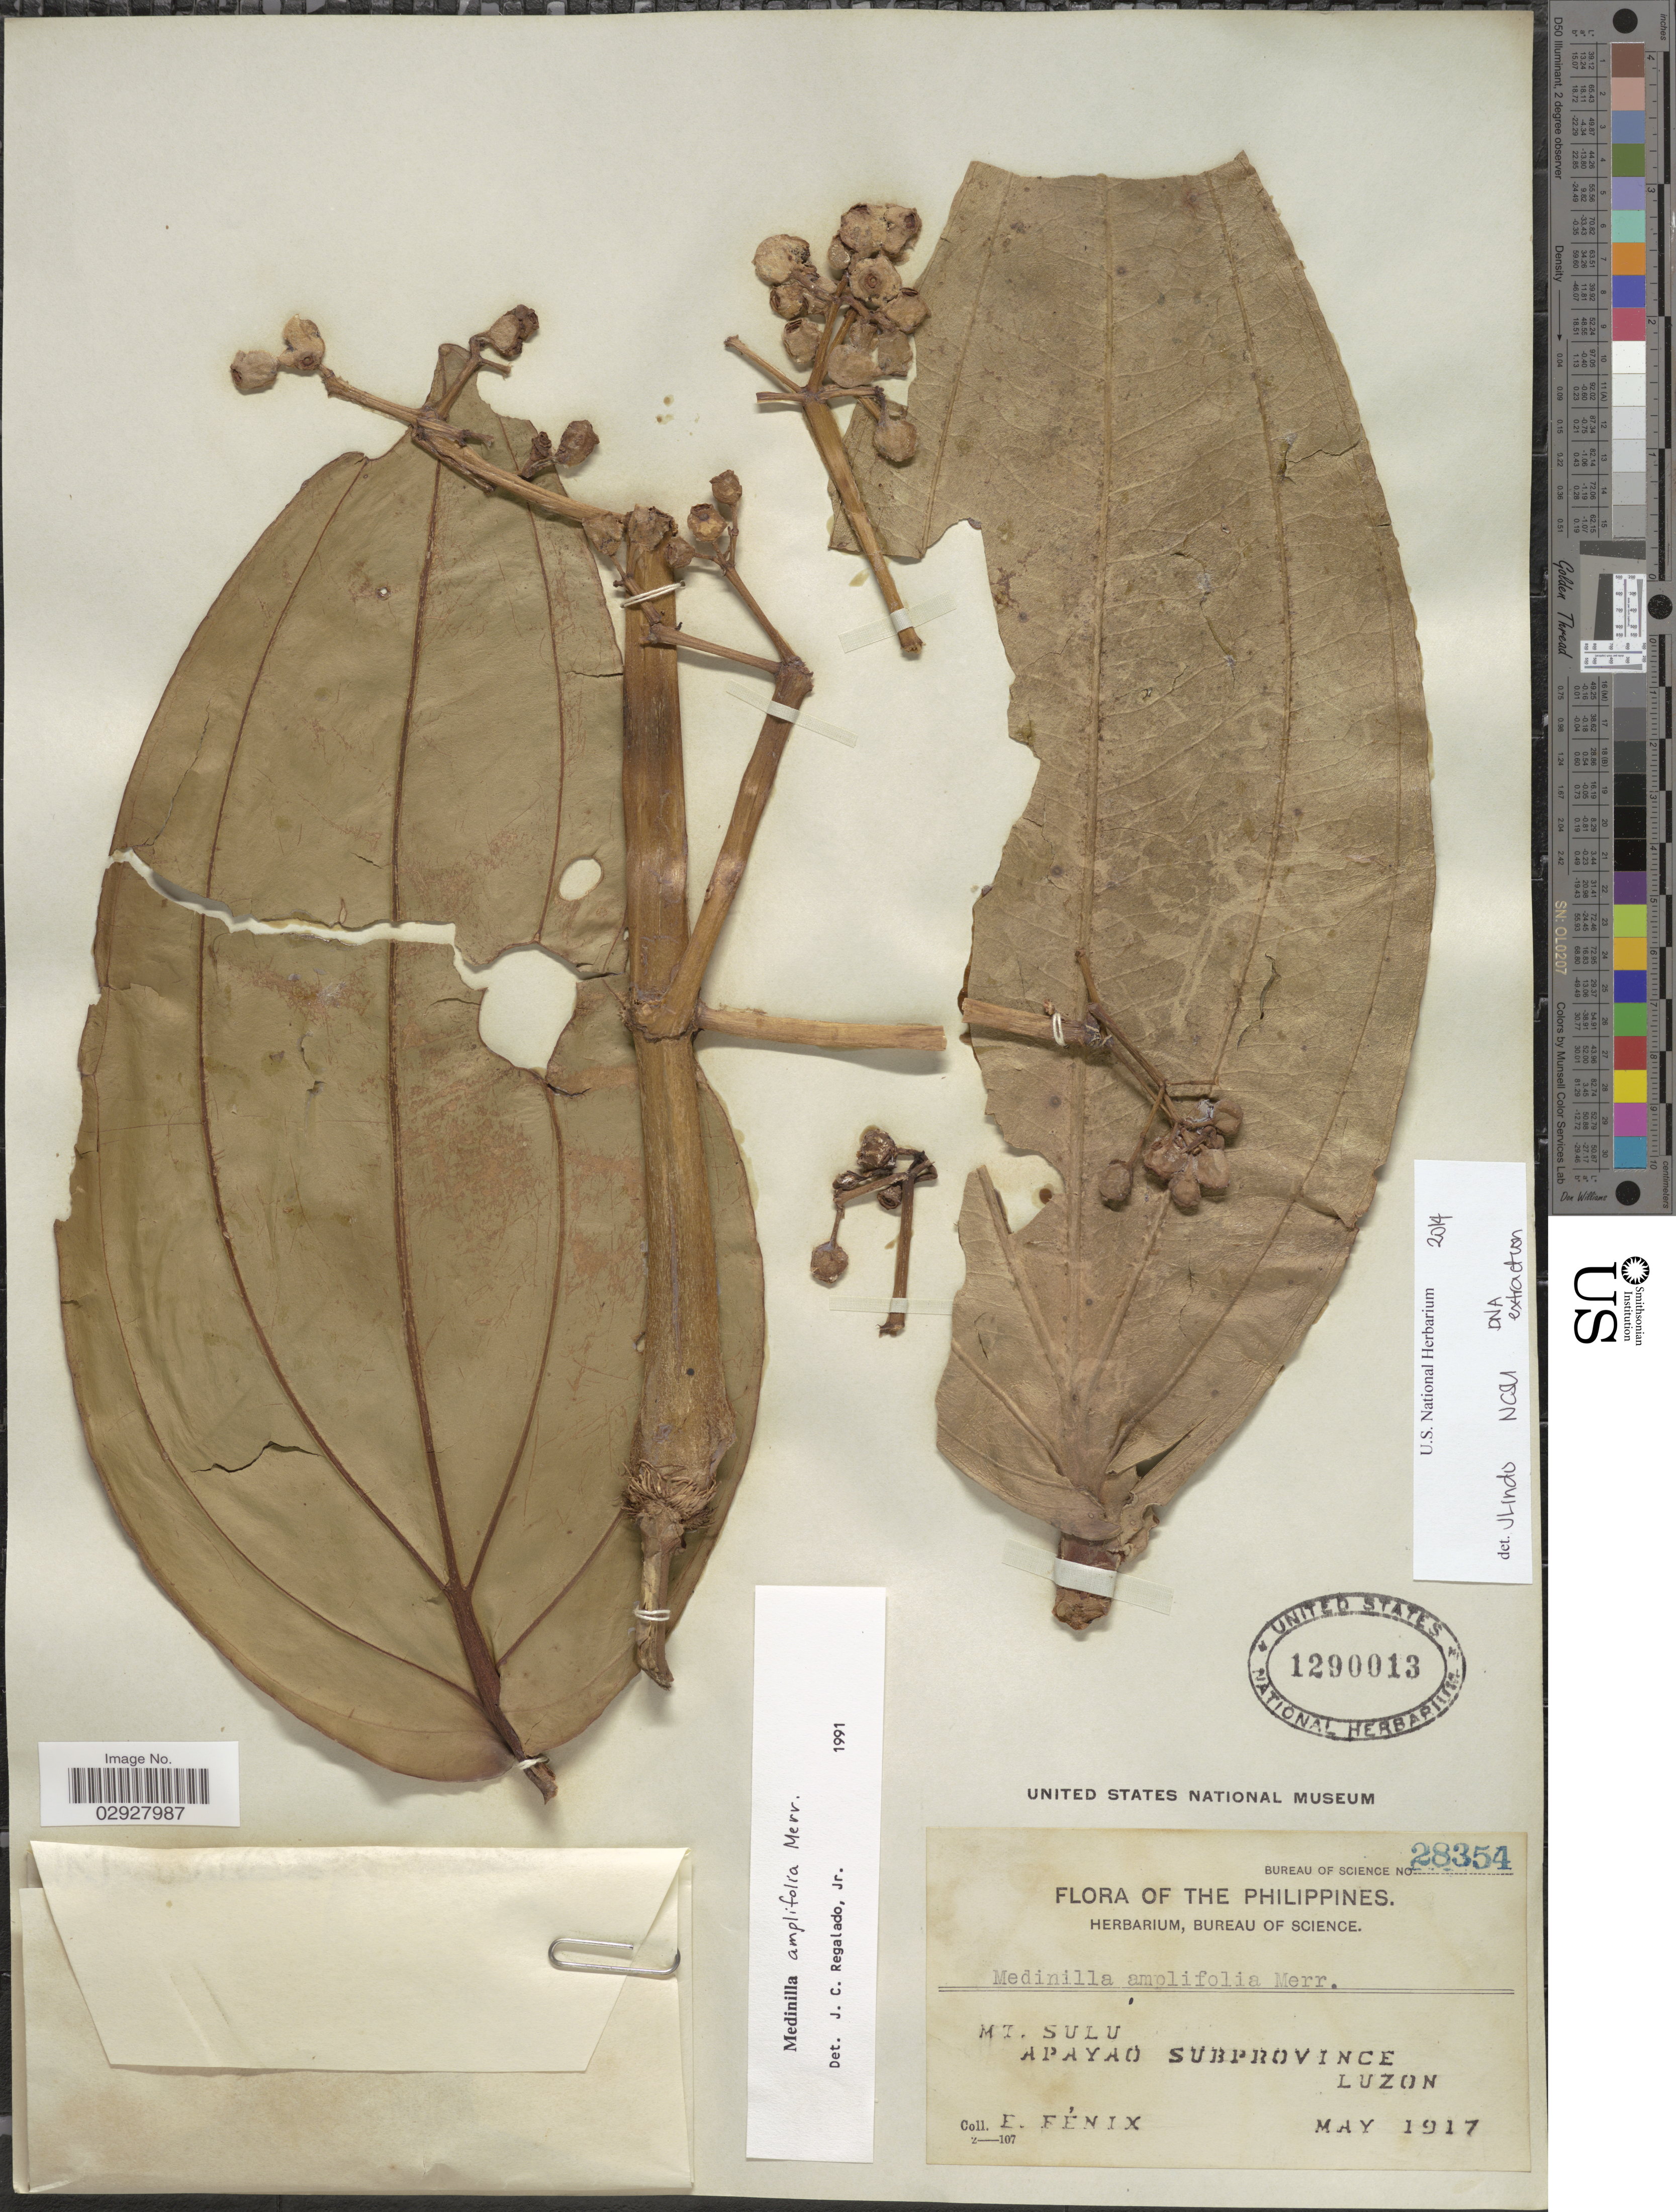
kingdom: Plantae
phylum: Tracheophyta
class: Magnoliopsida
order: Myrtales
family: Melastomataceae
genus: Medinilla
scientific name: Medinilla amplifolia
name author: Merr.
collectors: E. Fénix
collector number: Bureau of Science 28354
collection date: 1917-05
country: Philippines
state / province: Cordillera (Administrative Region)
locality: Mt. Sulu, Apayao Subprovince, Luzon.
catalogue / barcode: US 1290013